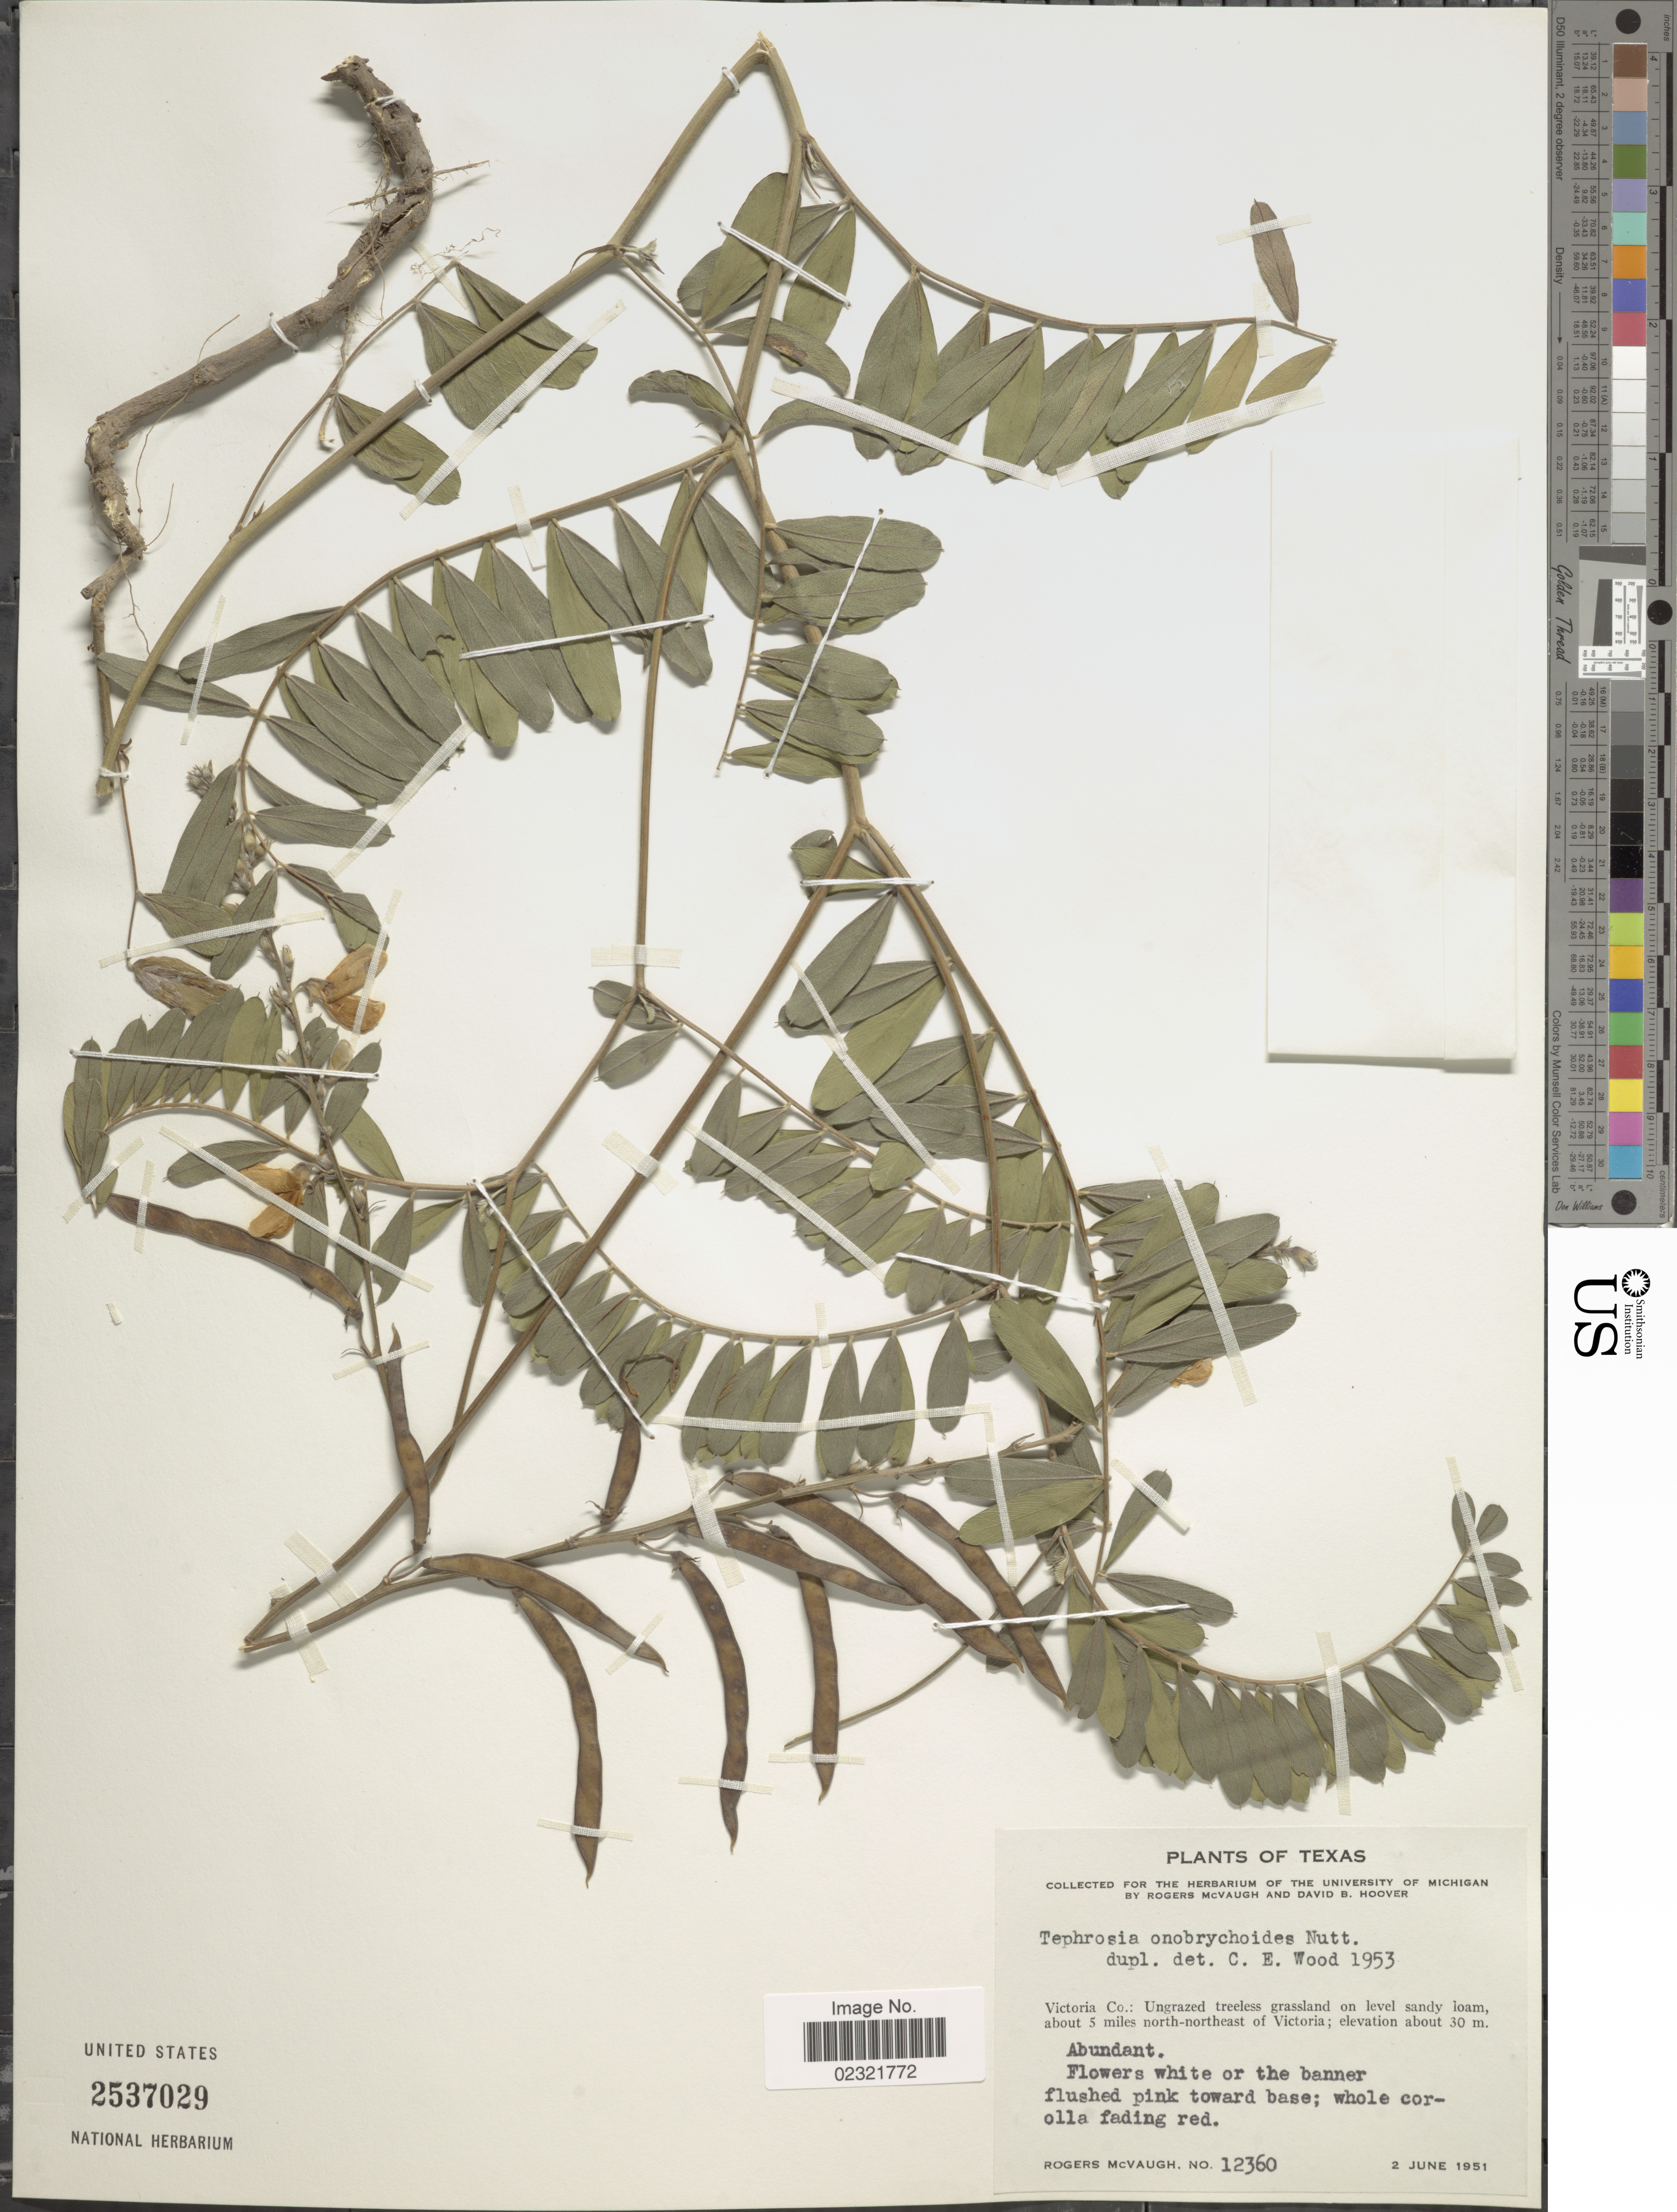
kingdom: Plantae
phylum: Tracheophyta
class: Magnoliopsida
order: Fabales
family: Fabaceae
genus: Tephrosia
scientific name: Tephrosia onobrychoides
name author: Nutt.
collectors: R. McVaugh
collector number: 12360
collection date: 1951-06-02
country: United States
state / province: Texas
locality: Victoria Co: Ungrazed treeles grassland on level sandy loam, about 5 miles north-northeast of Victoria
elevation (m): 30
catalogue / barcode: US 2537029